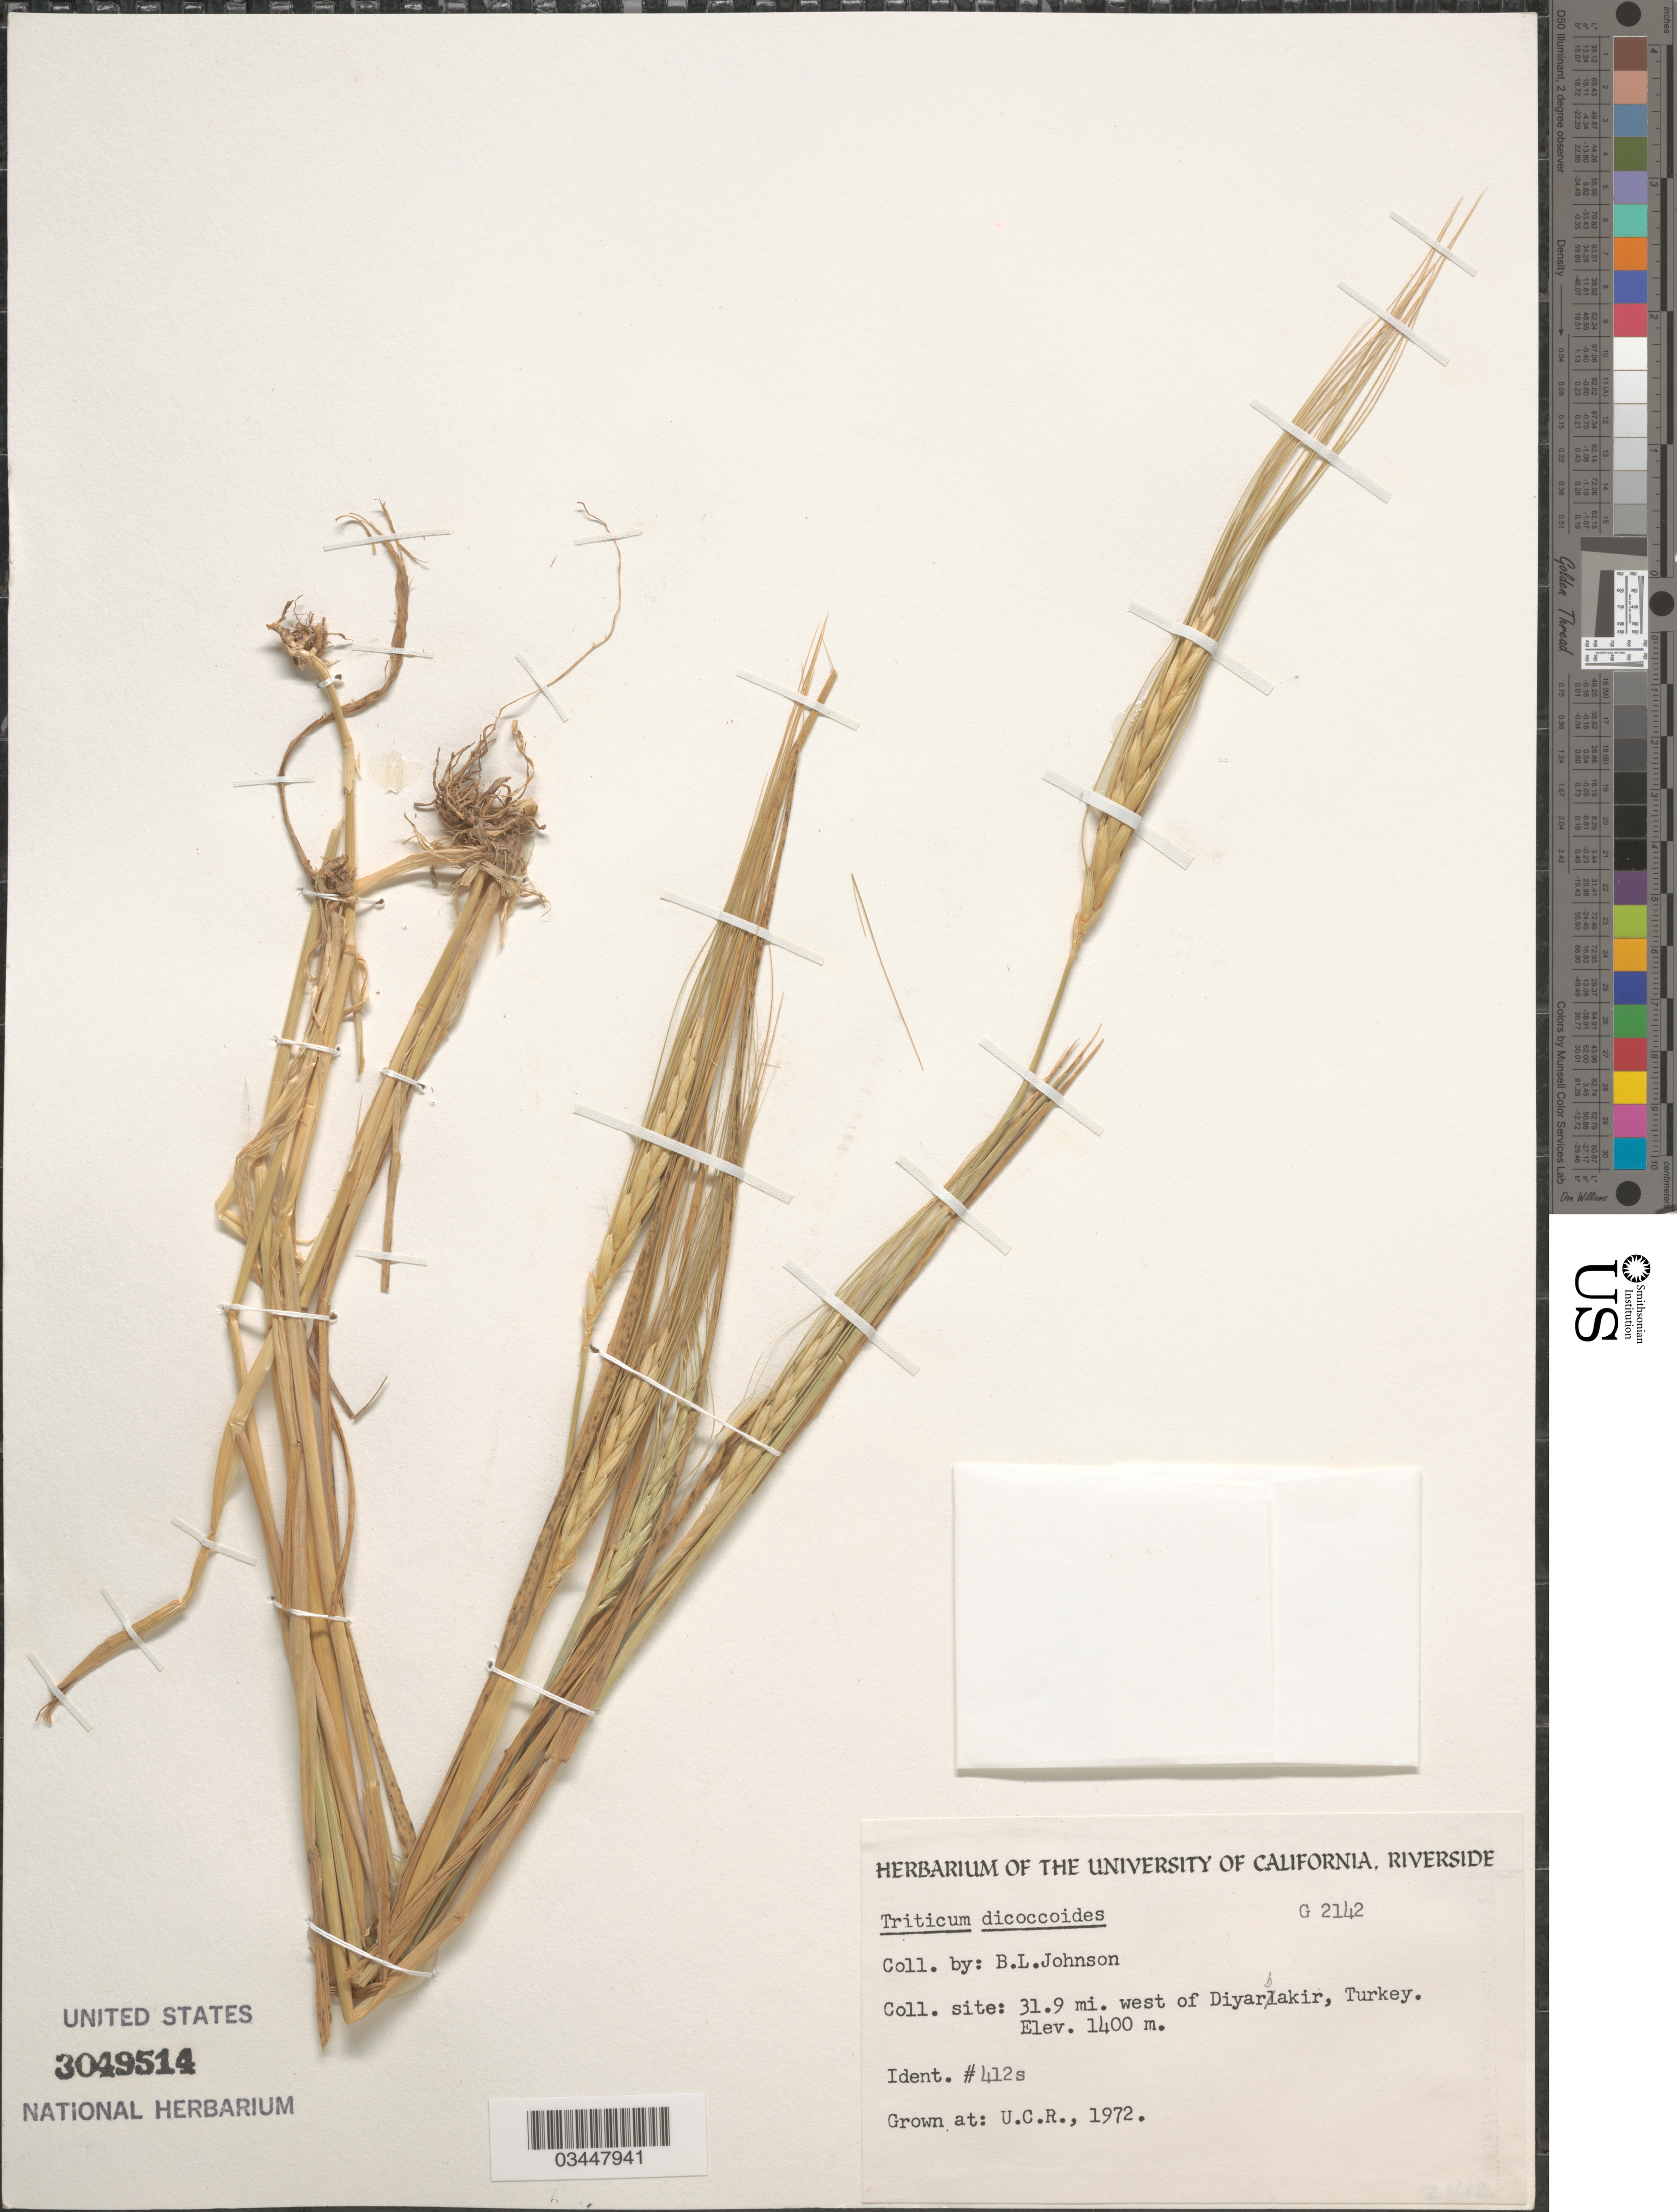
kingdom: Plantae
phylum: Tracheophyta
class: Liliopsida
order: Poales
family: Poaceae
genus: Triticum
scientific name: Triticum dicoccoides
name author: (Körn.) Körn. ex Schweinf.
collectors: ex herb. Univ. of California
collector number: G2142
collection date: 1972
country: United States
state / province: California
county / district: Riverside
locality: U.C.R.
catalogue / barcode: US 3049514